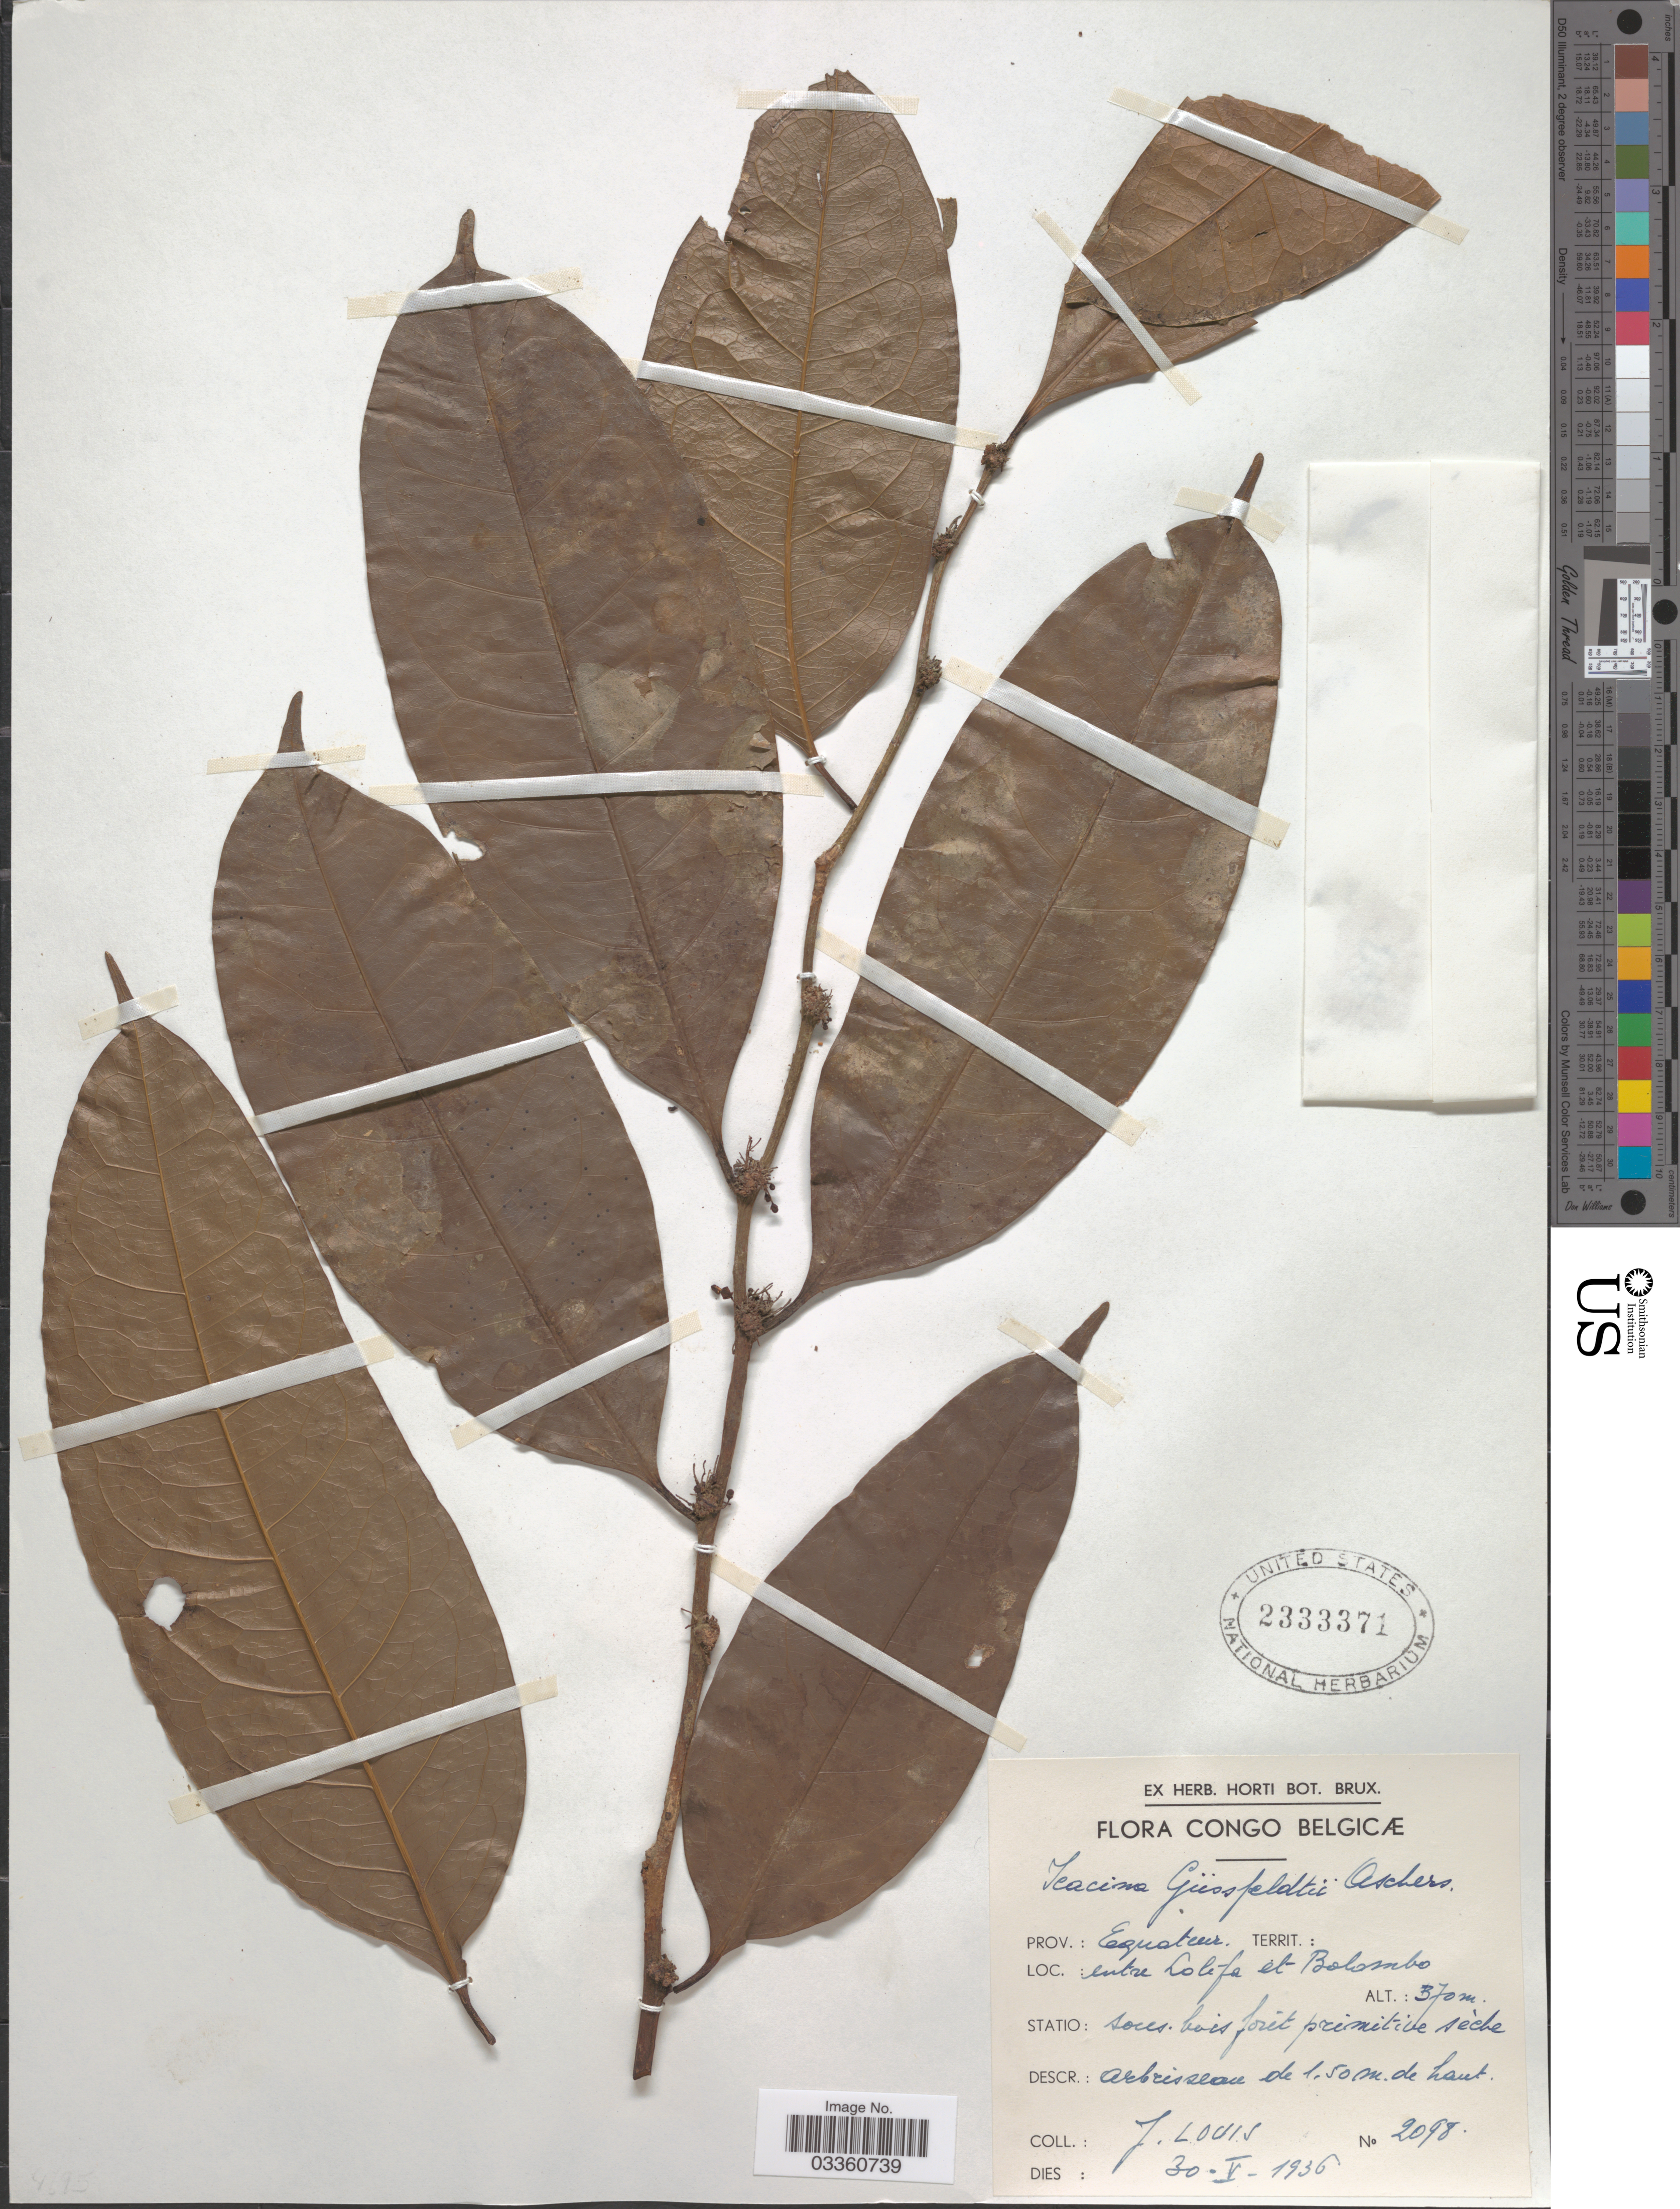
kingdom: Plantae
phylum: Tracheophyta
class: Magnoliopsida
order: Icacinales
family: Icacinaceae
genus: Icacina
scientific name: Icacina guessfeldtii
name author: Asch.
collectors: J. Louis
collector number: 2098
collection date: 1936-05-30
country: Congo, Democratic Republic of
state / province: Equateur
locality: Congo Belgicæ, entre Lolífa et Bolombo.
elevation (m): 370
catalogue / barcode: US 2333371